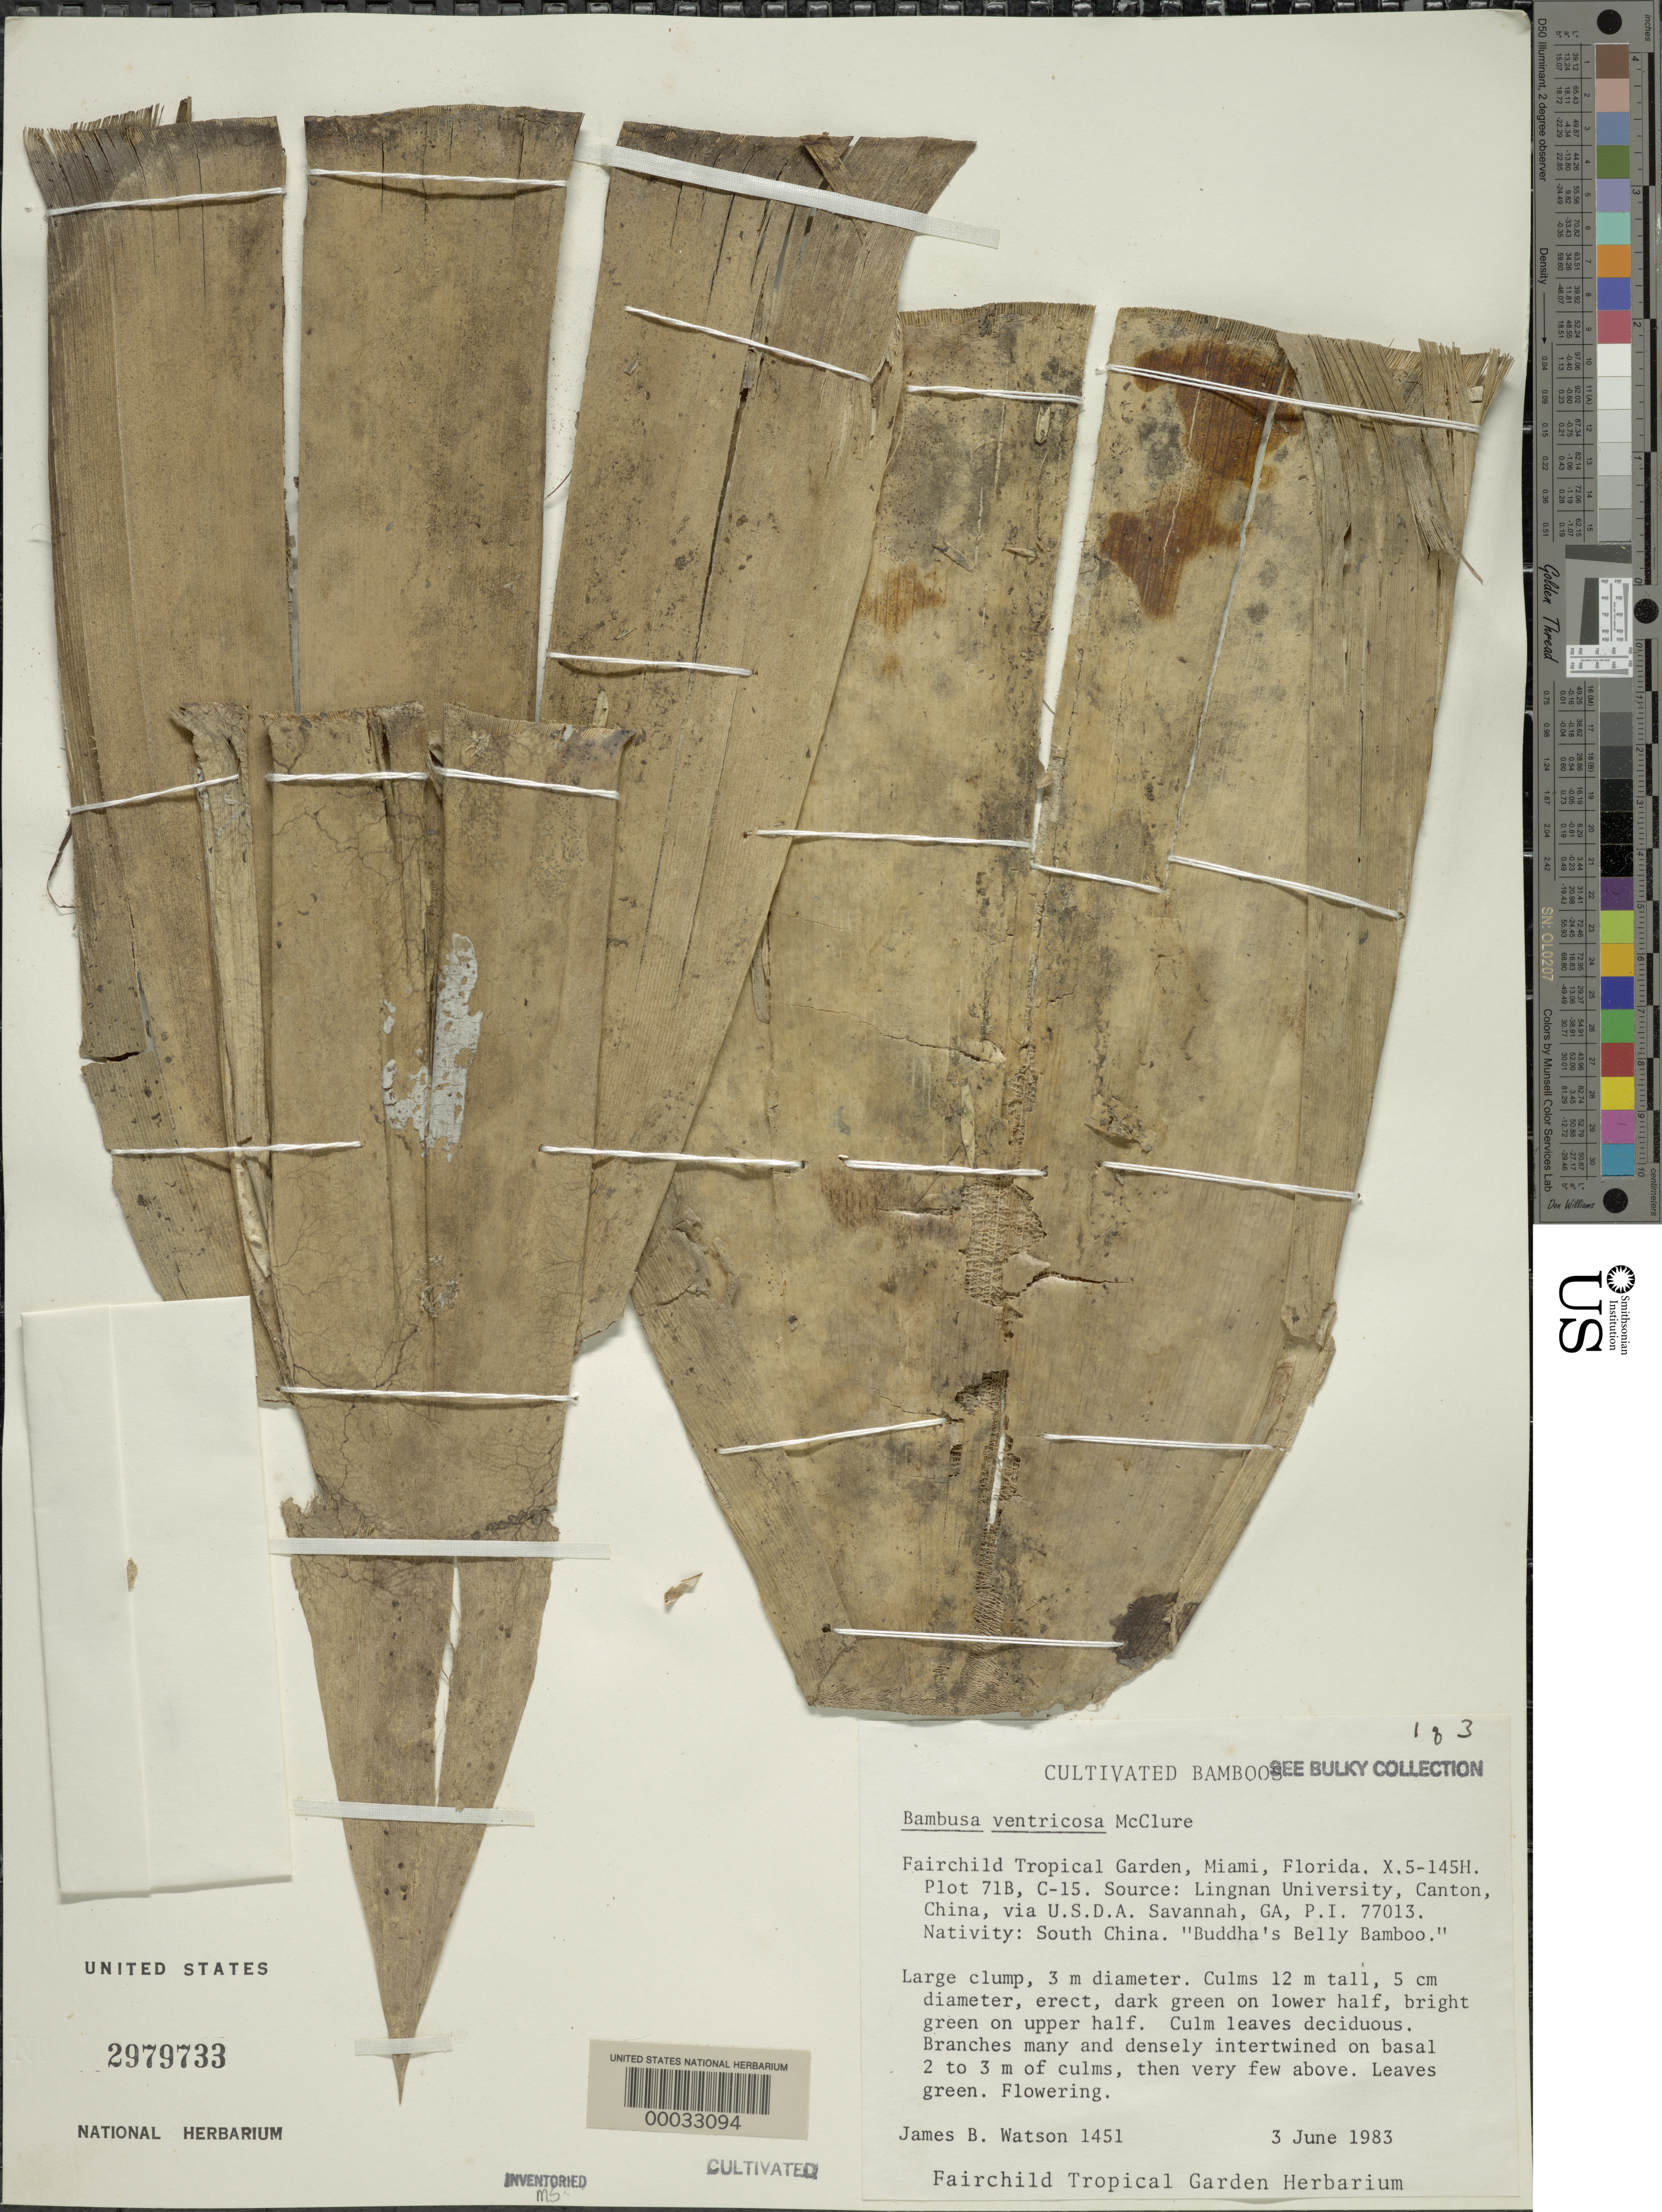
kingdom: Plantae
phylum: Tracheophyta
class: Liliopsida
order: Poales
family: Poaceae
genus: Bambusa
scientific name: Bambusa ventricosa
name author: McClure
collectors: J. B. Watson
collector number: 1451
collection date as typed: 03 Jan 1983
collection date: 1983-01-03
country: United States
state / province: Florida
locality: Fairchild tropical gardens miami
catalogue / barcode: US 2979733